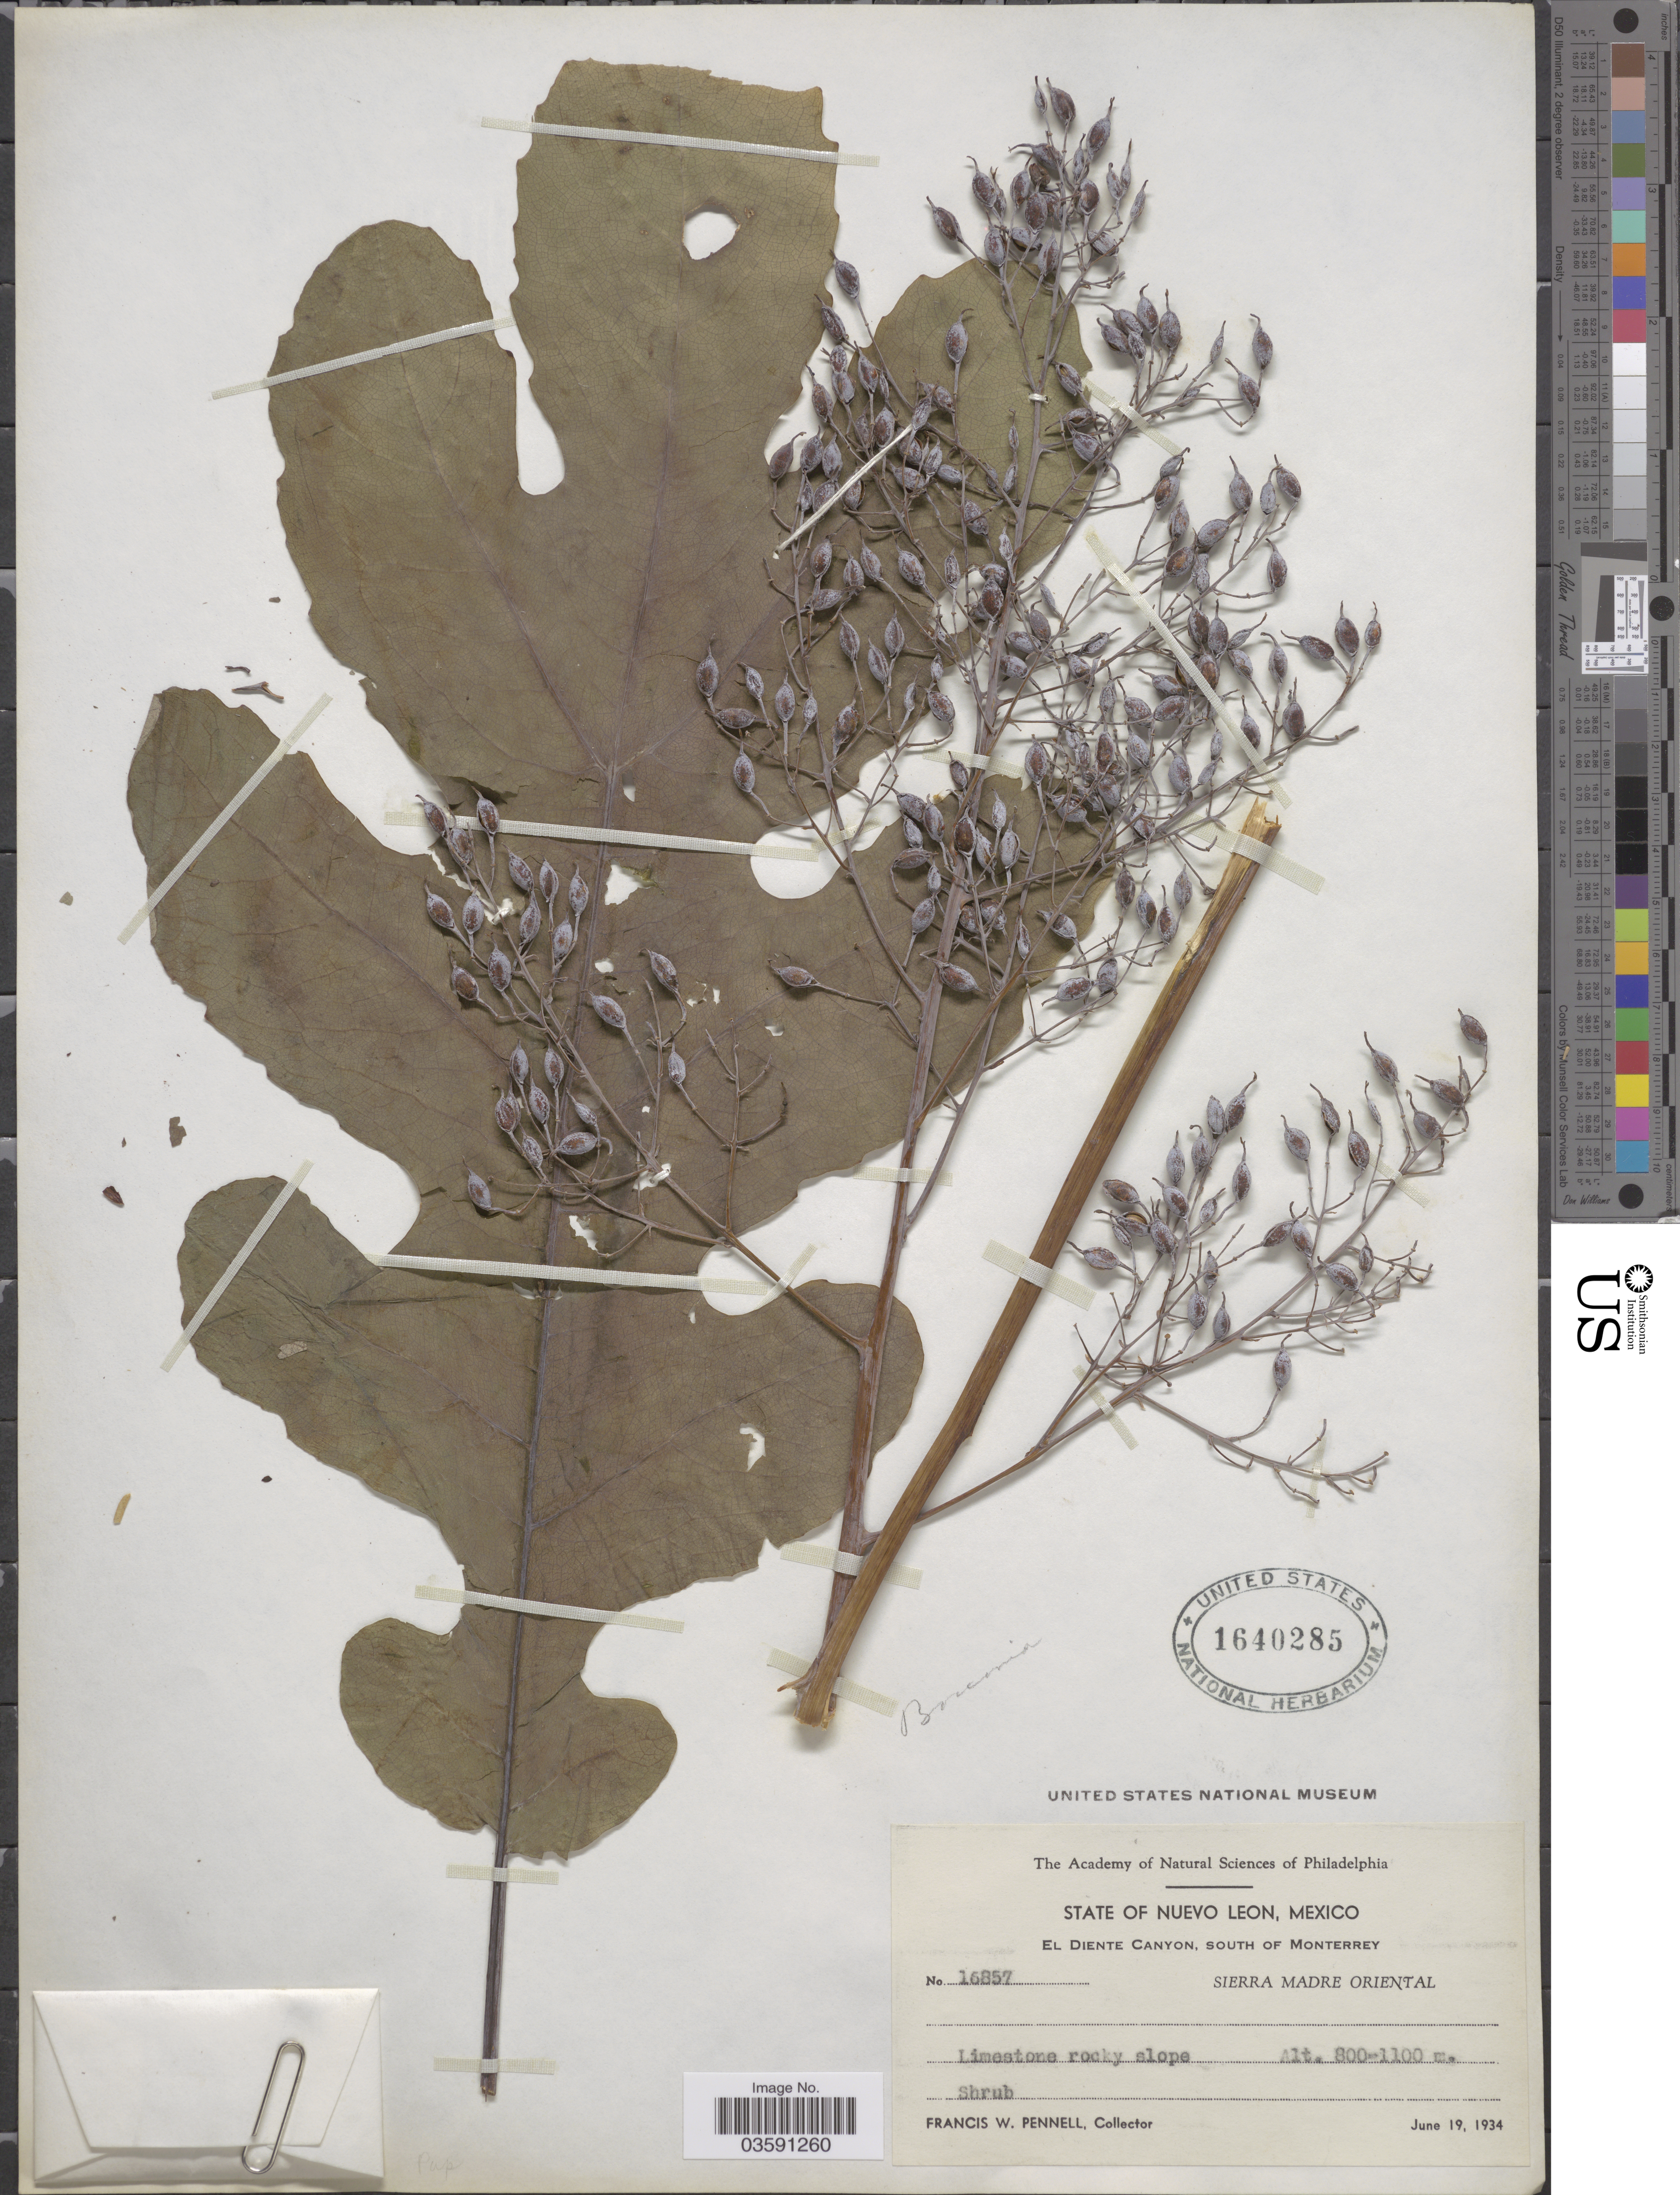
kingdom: Plantae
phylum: Tracheophyta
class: Magnoliopsida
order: Ranunculales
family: Papaveraceae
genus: Bocconia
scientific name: Bocconia latisepala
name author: S. Watson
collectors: F. W. Pennell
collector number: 16857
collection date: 1934-06-19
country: Mexico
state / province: Nuevo León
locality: El Diente Canyon, south of Monterrey. Sierra Madre Oriental.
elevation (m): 800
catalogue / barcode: US 1640285